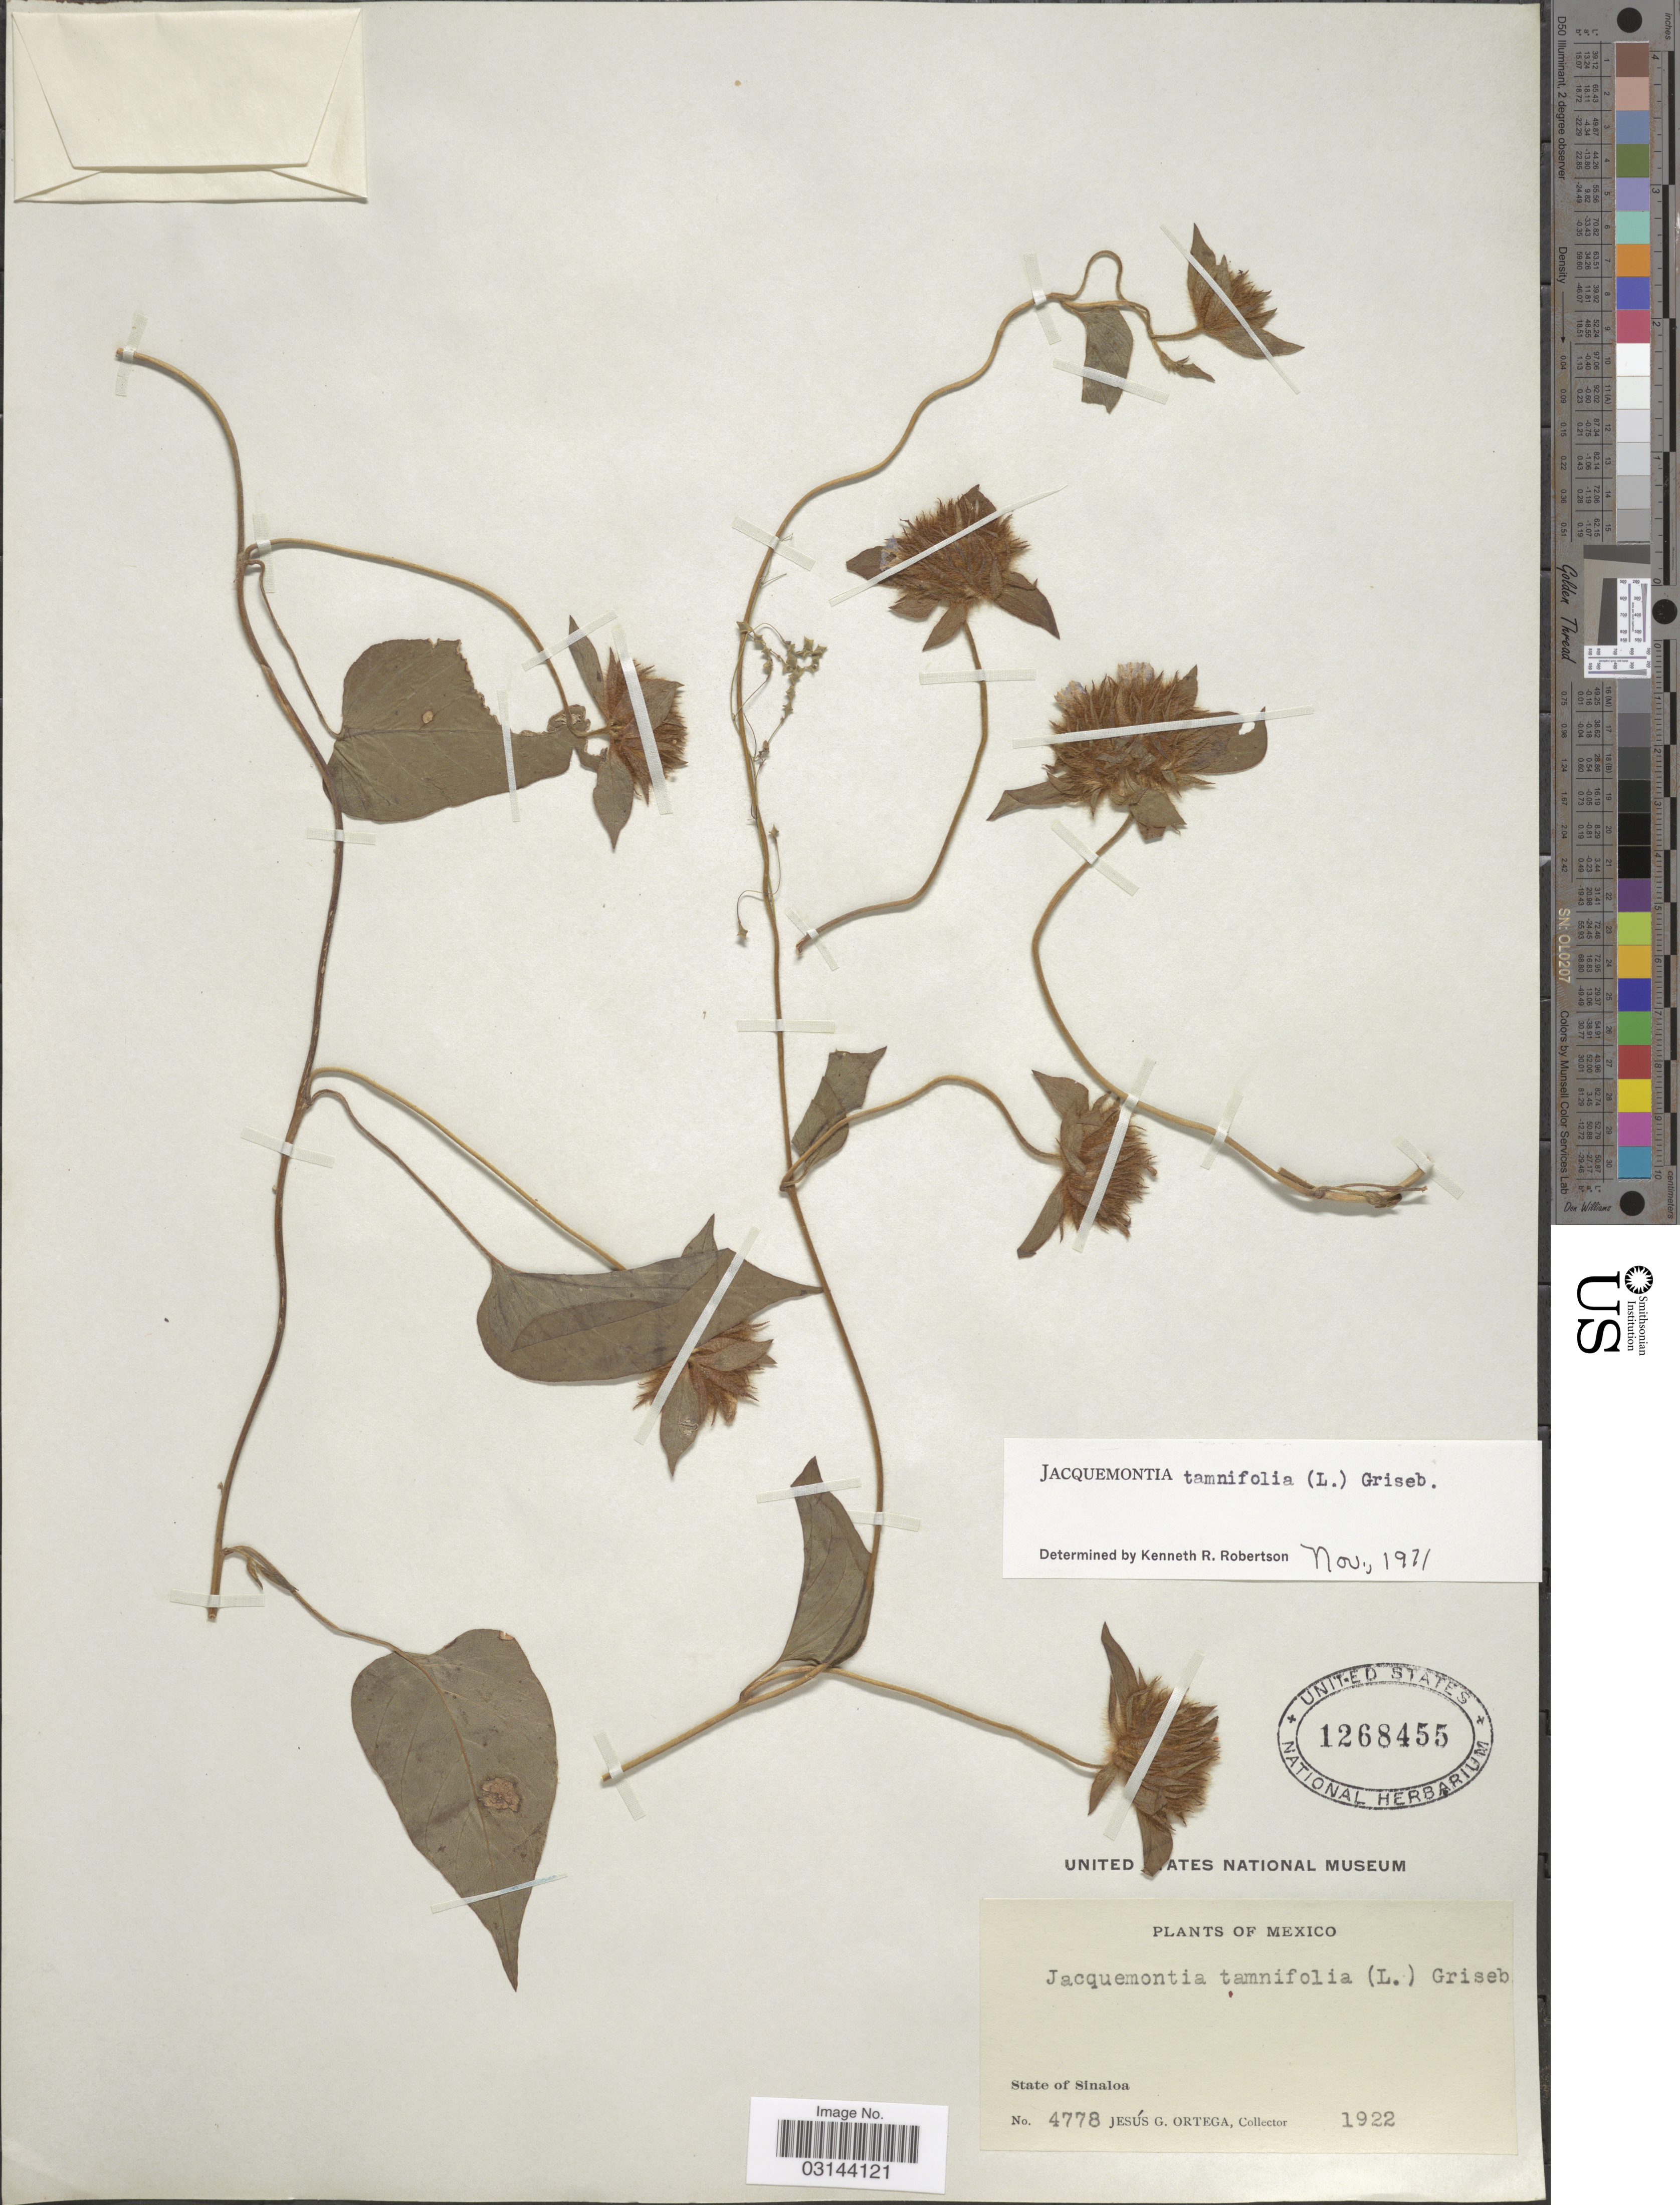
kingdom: Plantae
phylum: Tracheophyta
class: Magnoliopsida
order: Solanales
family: Convolvulaceae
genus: Jacquemontia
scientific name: Jacquemontia tamnifolia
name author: (L.) Griseb.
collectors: J. Ortega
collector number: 4778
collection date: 1922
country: Mexico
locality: State of Sinaloa.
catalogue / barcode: US 1268455